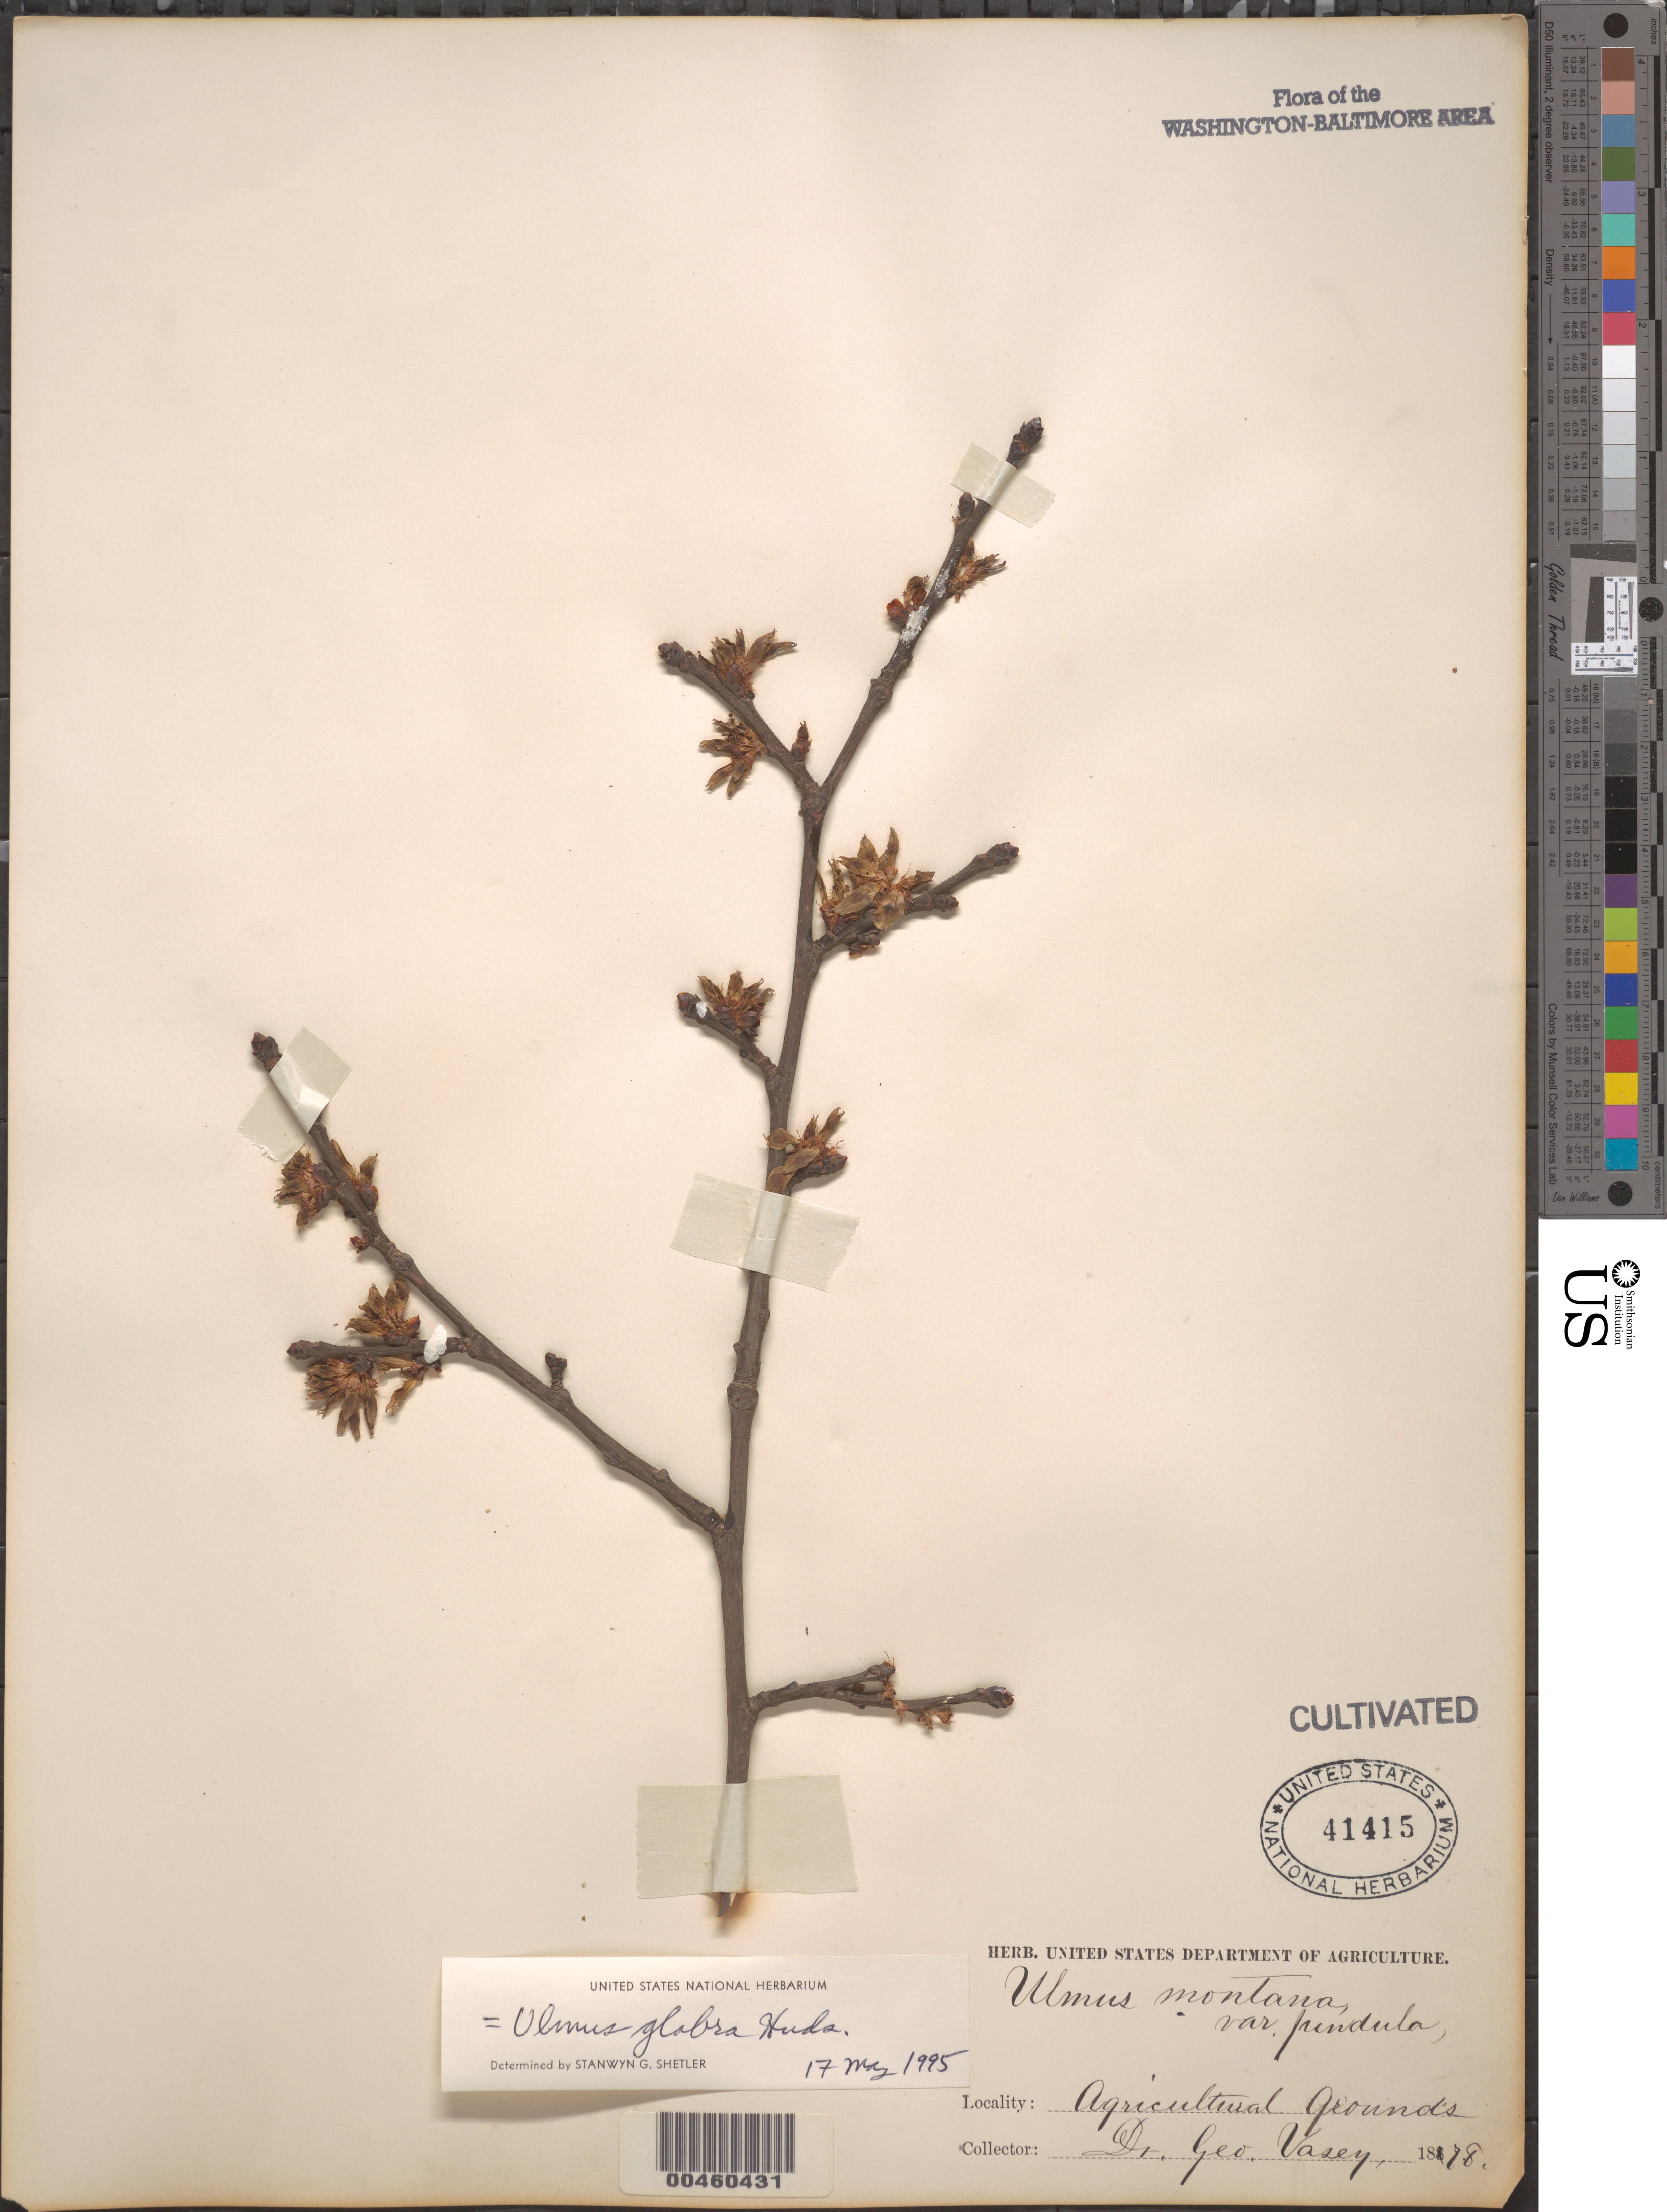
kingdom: Plantae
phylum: Tracheophyta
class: Magnoliopsida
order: Rosales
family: Ulmaceae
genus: Ulmus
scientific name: Ulmus glabra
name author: Huds.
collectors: G. Vasey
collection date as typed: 1878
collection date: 1878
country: United States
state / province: District of Columbia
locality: Agricultural grounds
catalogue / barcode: US 41415